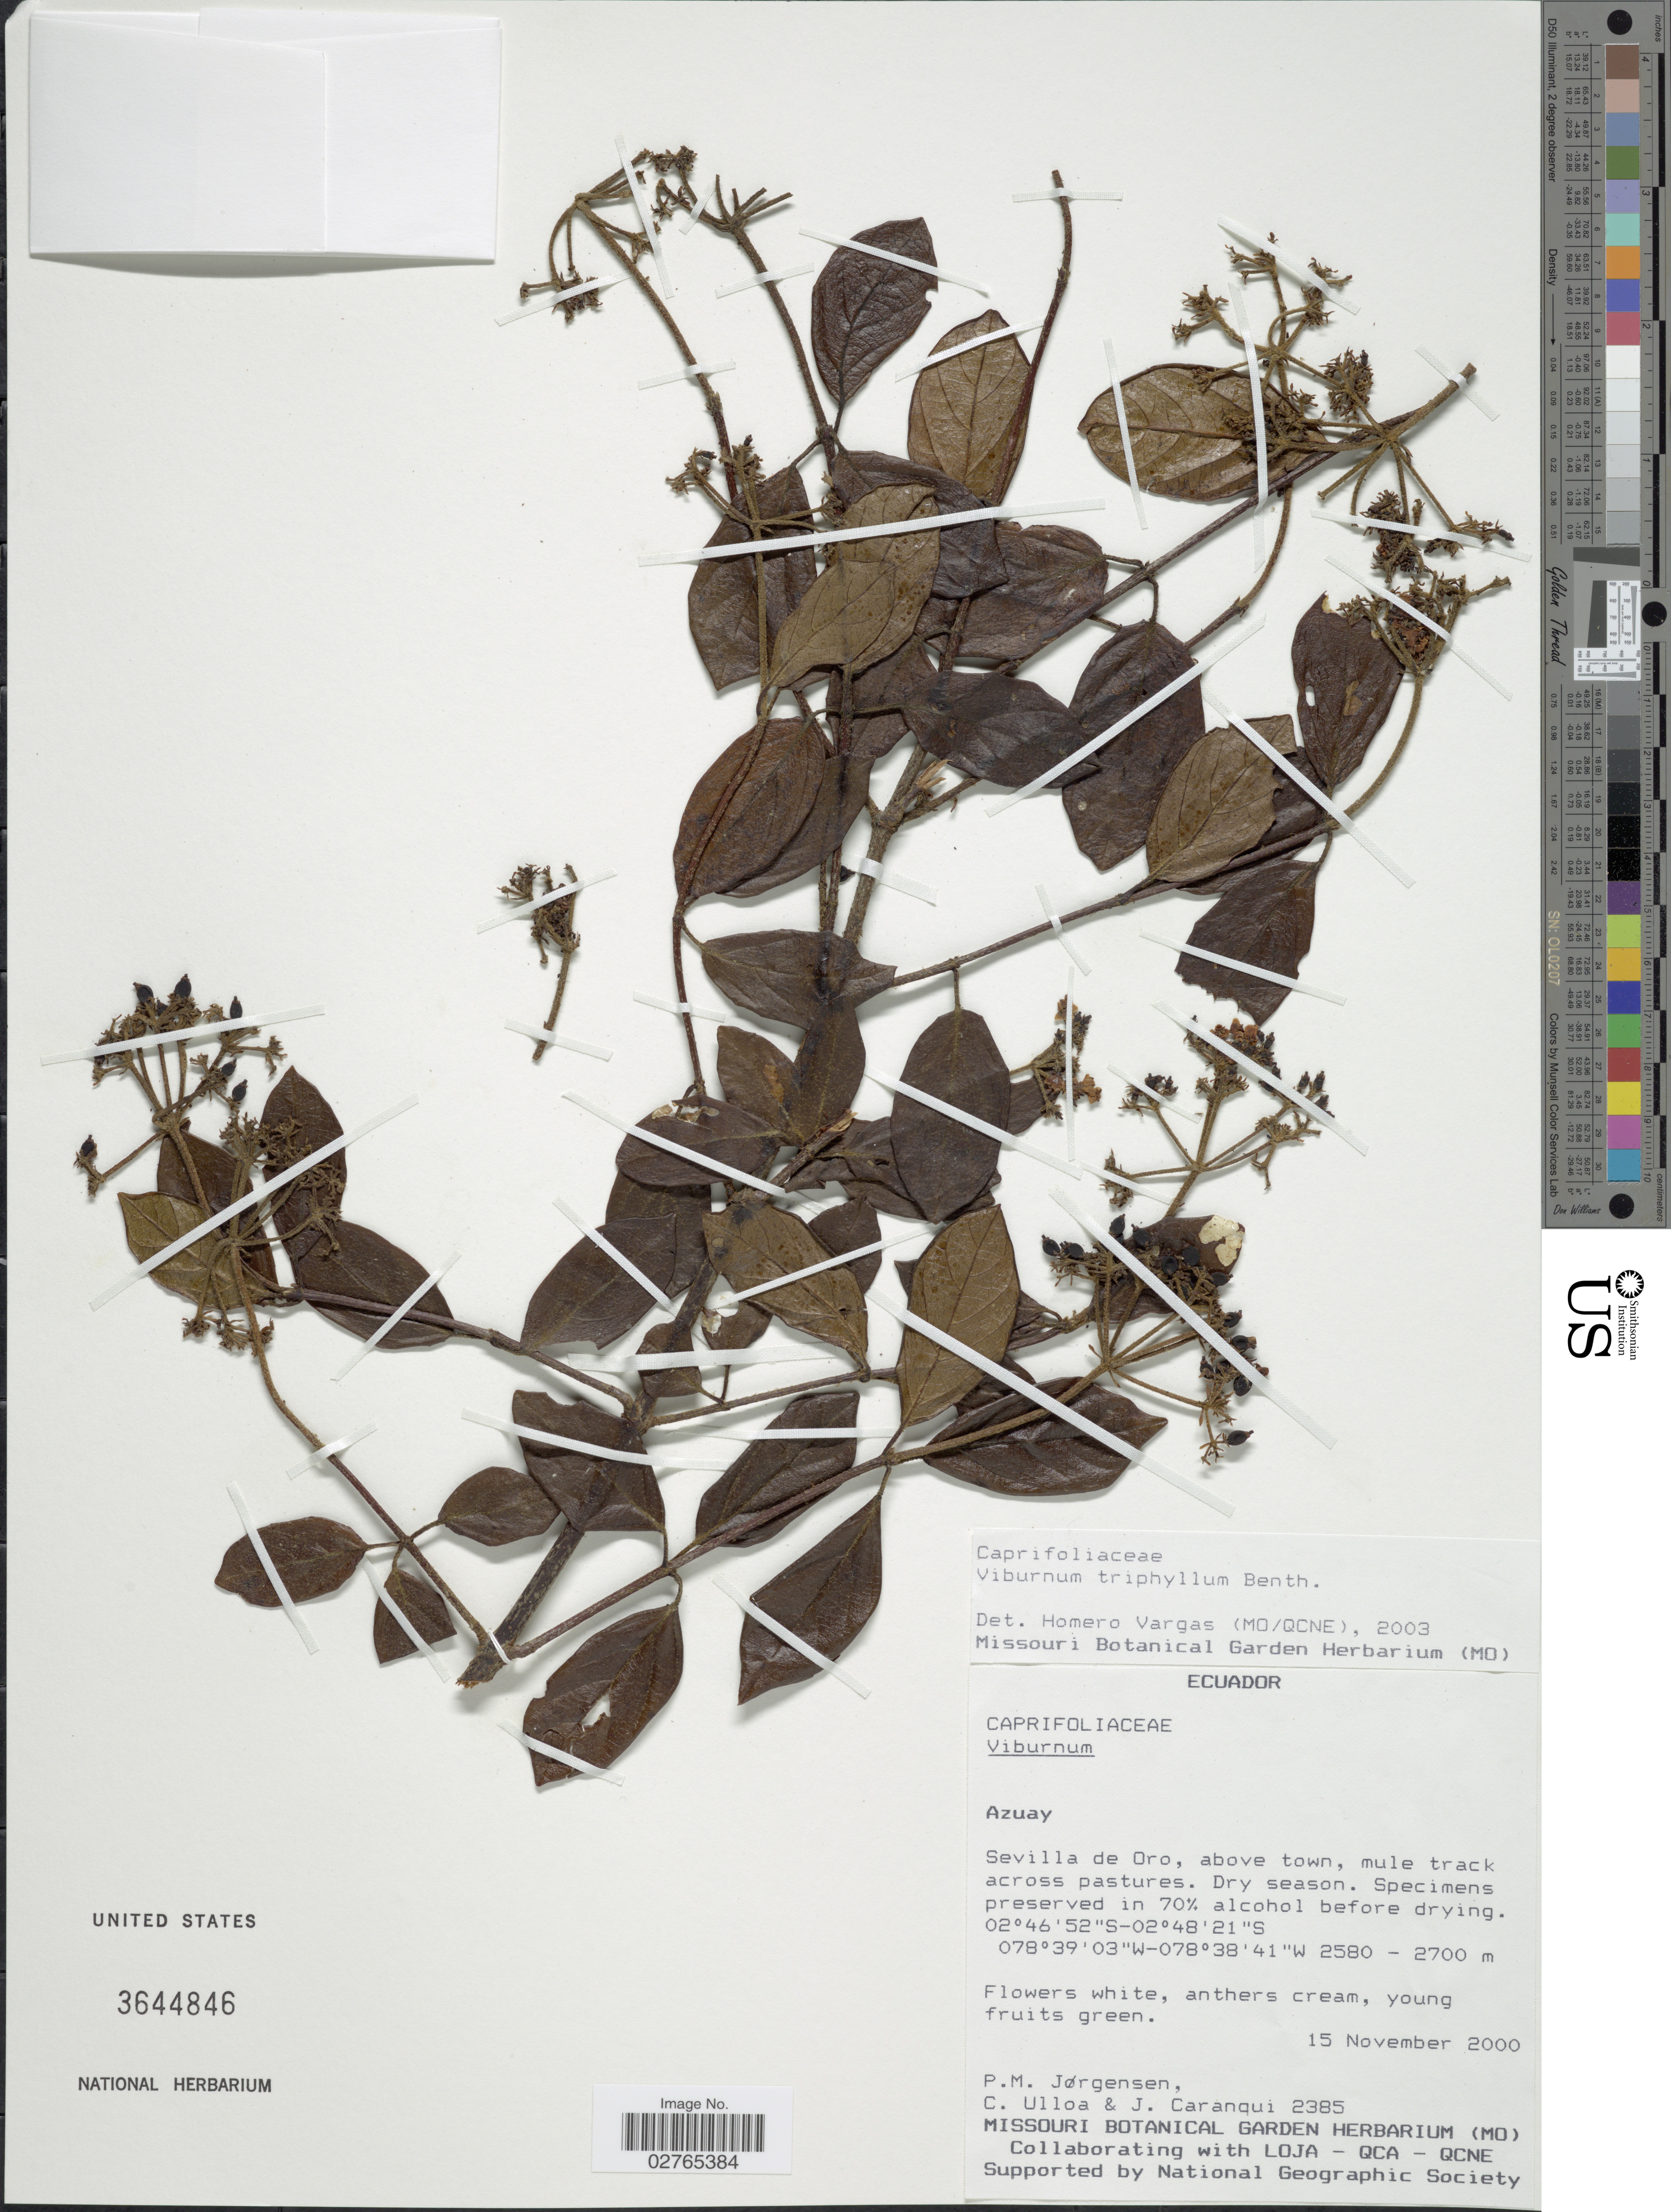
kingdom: Plantae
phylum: Tracheophyta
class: Magnoliopsida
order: Dipsacales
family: Viburnaceae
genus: Viburnum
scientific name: Viburnum triphyllum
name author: Benth.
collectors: P. Jørgensen, C. Ulloa & J. Caranqui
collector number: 2385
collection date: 2000-11-15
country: Ecuador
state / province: Azuay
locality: Sevilla de Oro, above town, mule track across pastures.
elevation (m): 2580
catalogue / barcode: US 3644846